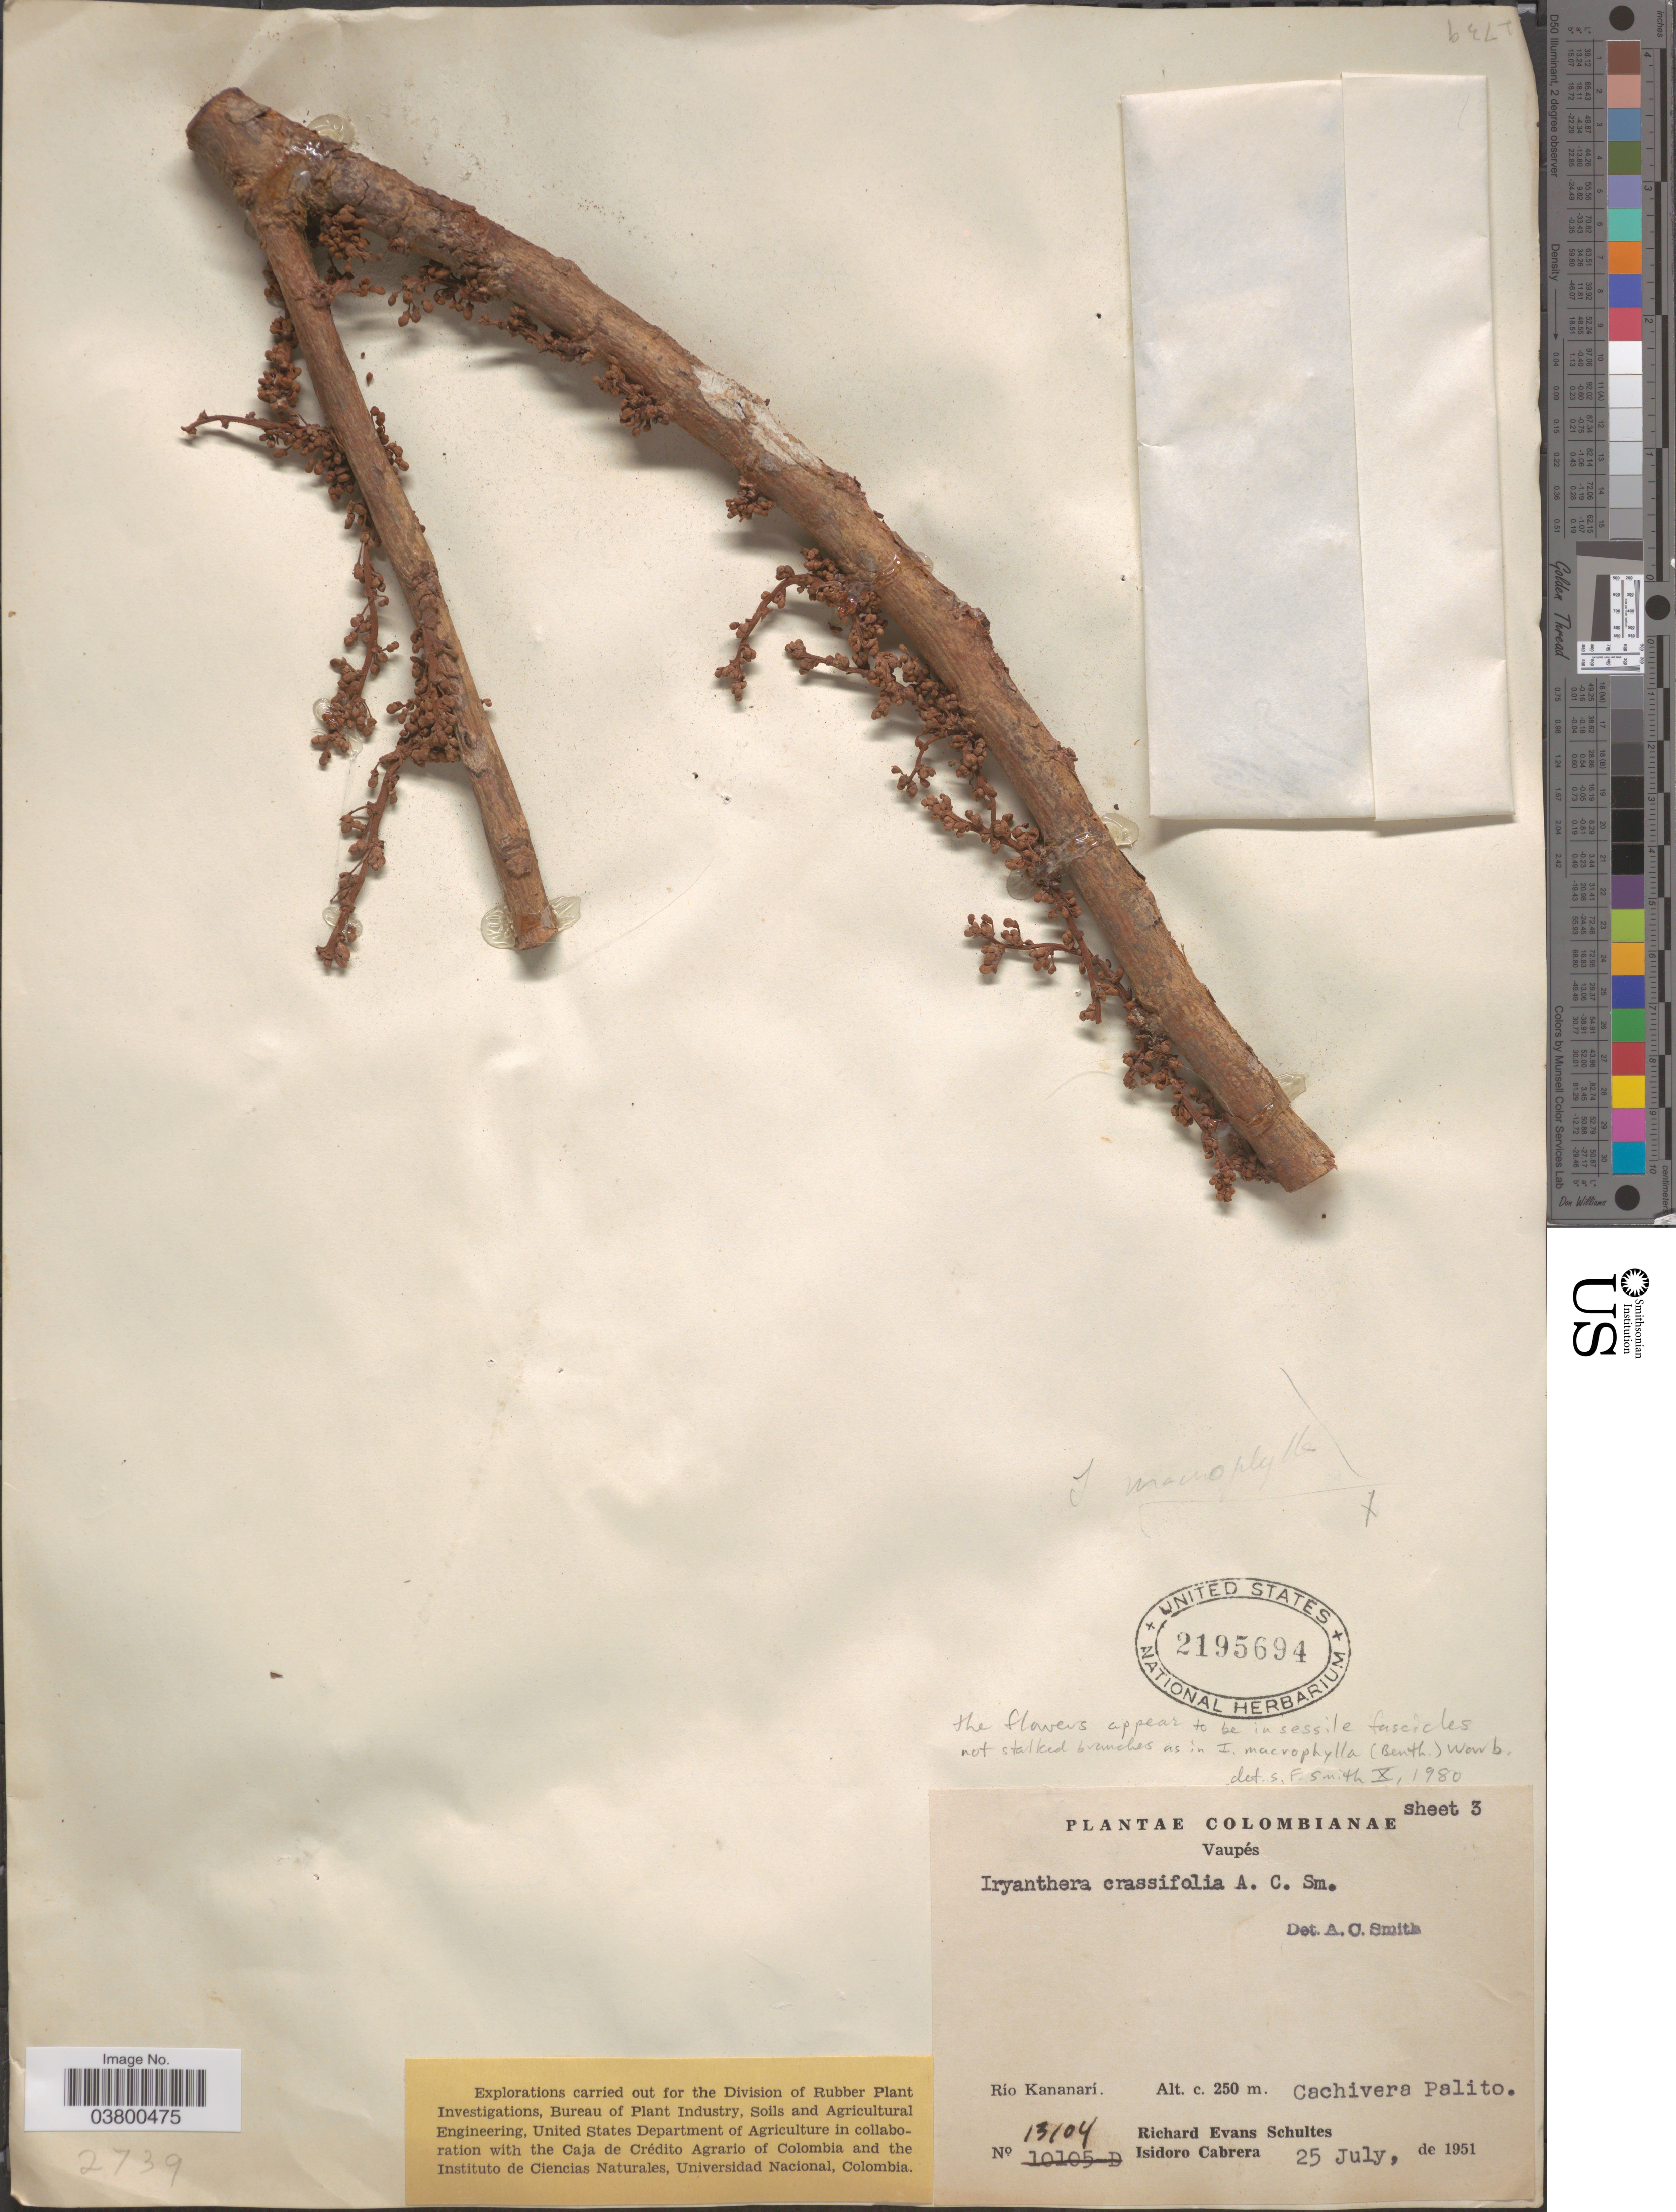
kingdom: Plantae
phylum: Tracheophyta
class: Magnoliopsida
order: Magnoliales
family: Myristicaceae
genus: Iryanthera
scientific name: Iryanthera crassifolia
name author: A.C. Sm.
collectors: R. E. Schultes & I. Cabrera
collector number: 13104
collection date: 1951-07-25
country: Colombia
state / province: Vaupés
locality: Río Kananarí, Cachivera Palito.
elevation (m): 250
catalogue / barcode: US 2195694